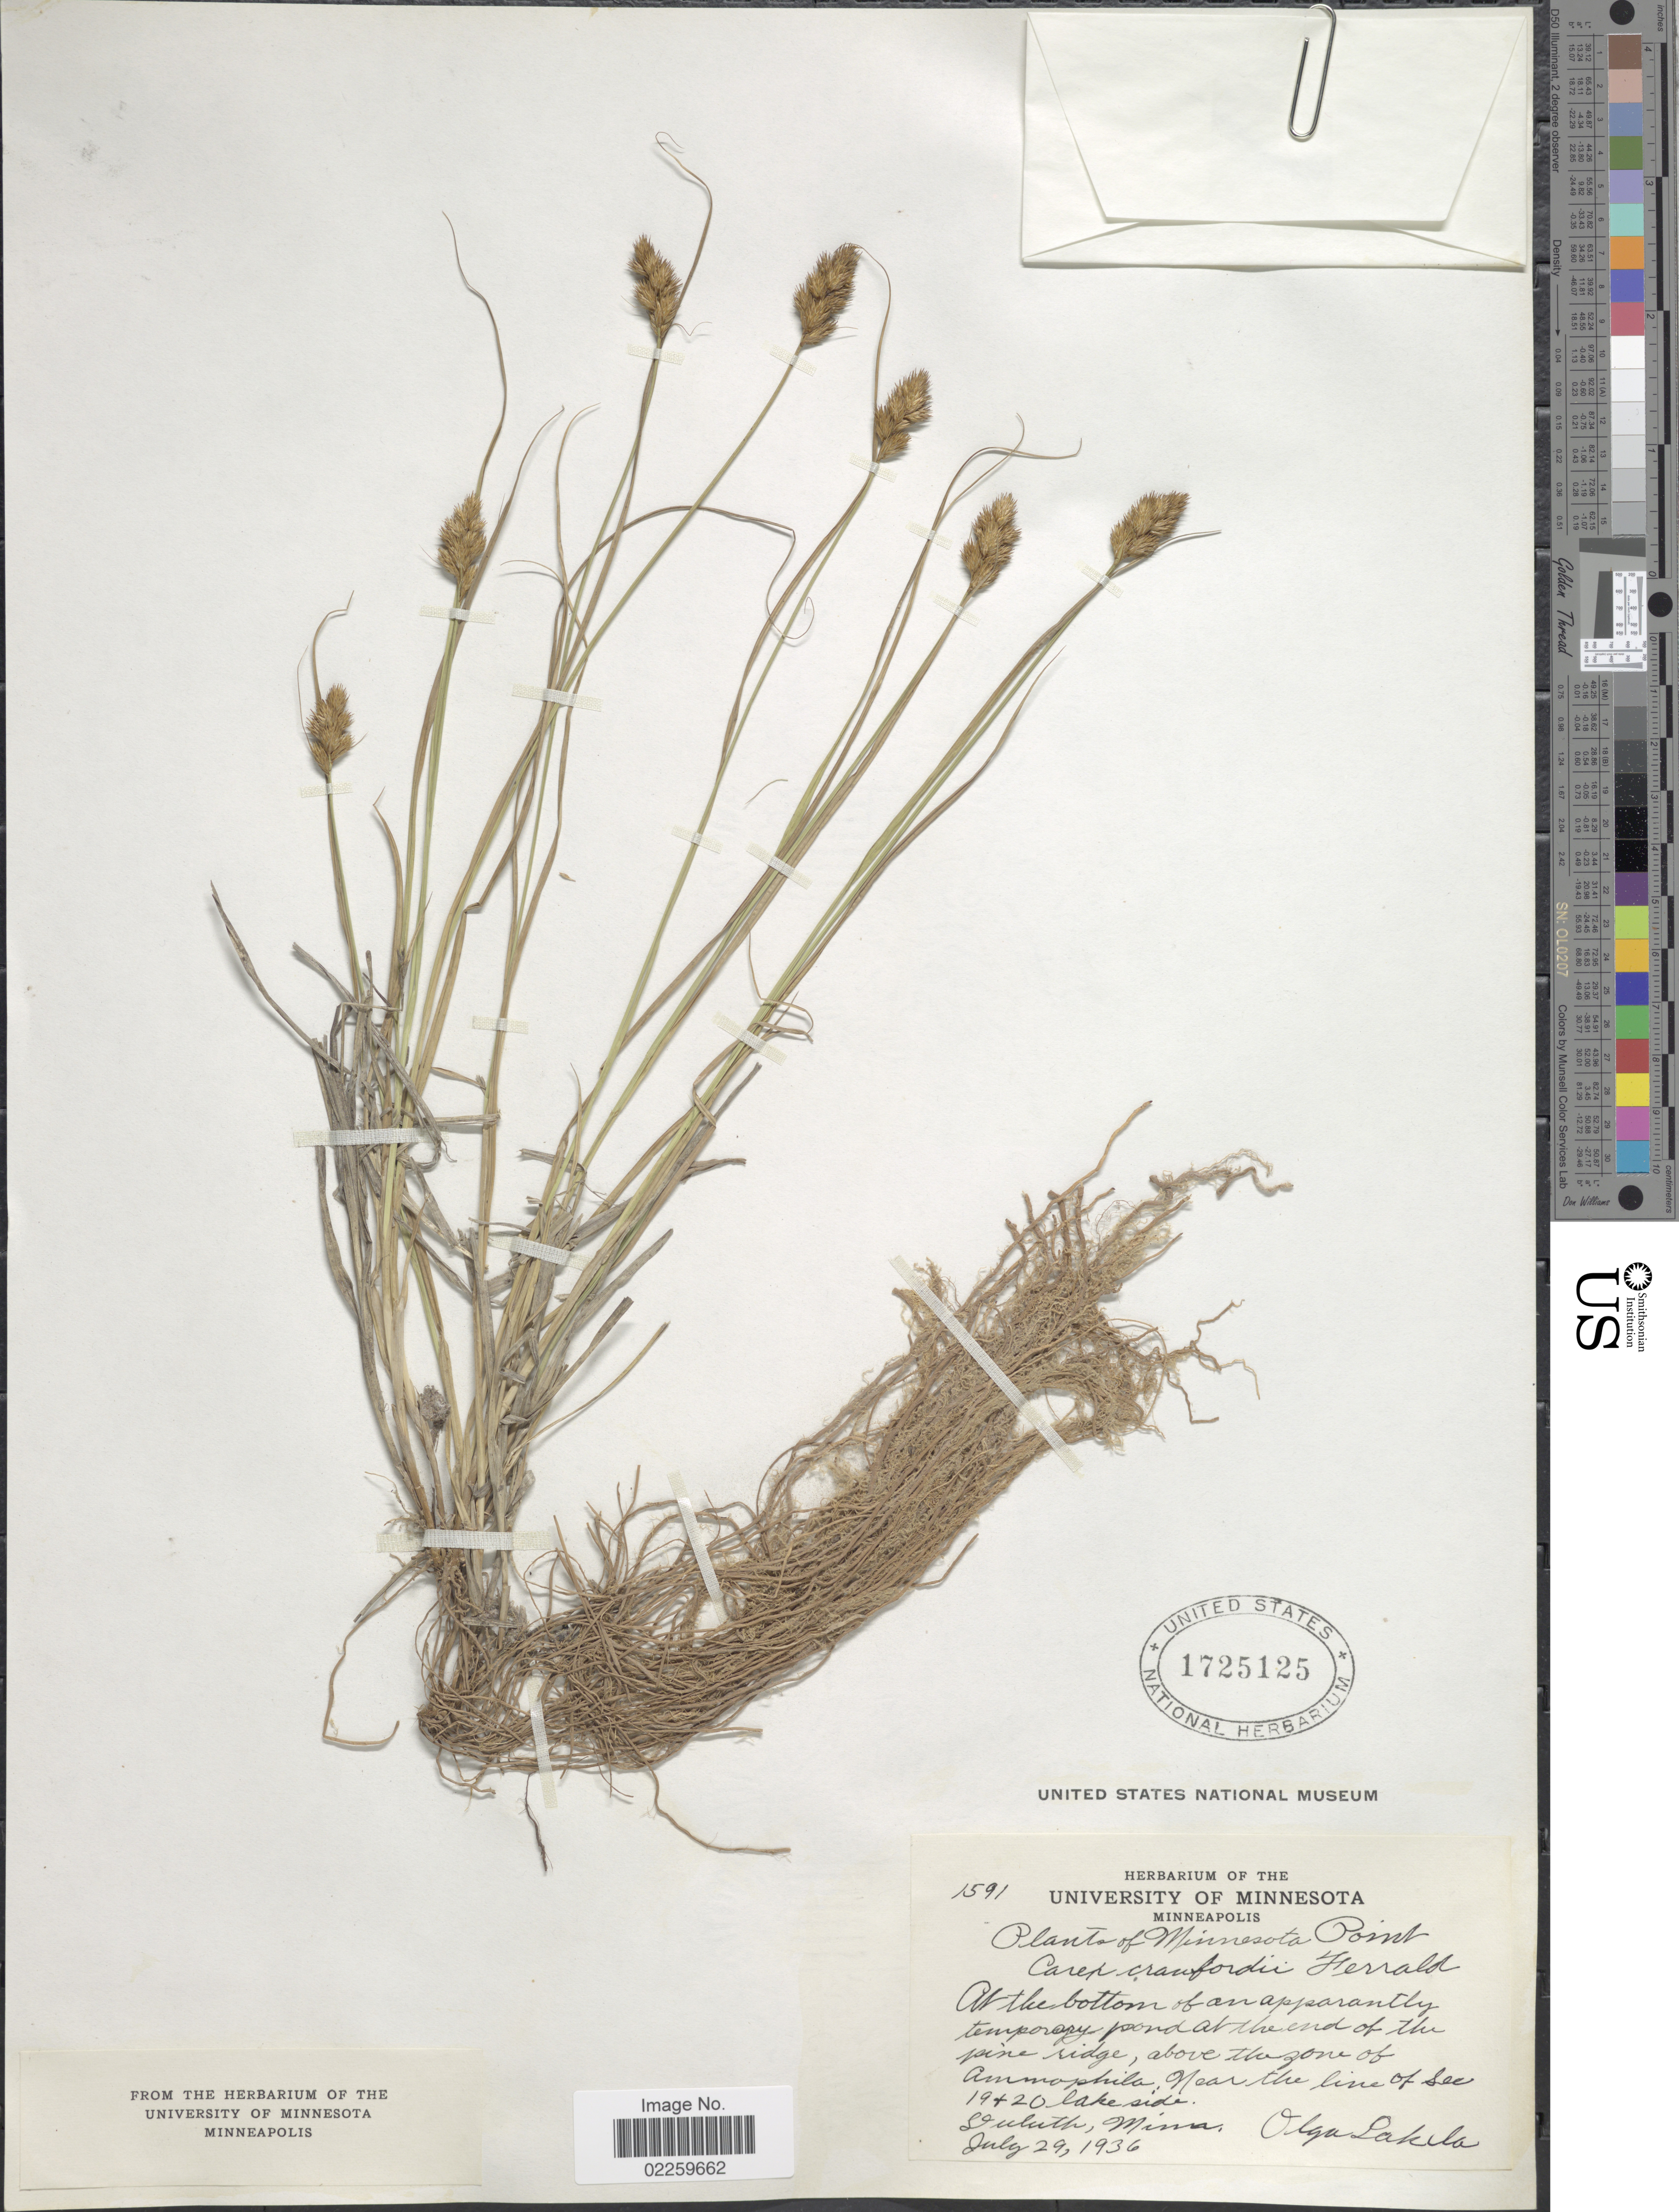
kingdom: Plantae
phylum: Tracheophyta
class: Liliopsida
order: Poales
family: Cyperaceae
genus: Carex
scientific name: Carex crawfordii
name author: Fernald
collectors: O. K. Lakela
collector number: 1591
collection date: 1936-07-29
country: United States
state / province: Minnesota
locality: At the bottom of an apparantly temporary pond at the end of the pine ridge above the zone of Ammophila, Near the line of the Sec. 19+20 lake side, Duluth.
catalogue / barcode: US 1725125